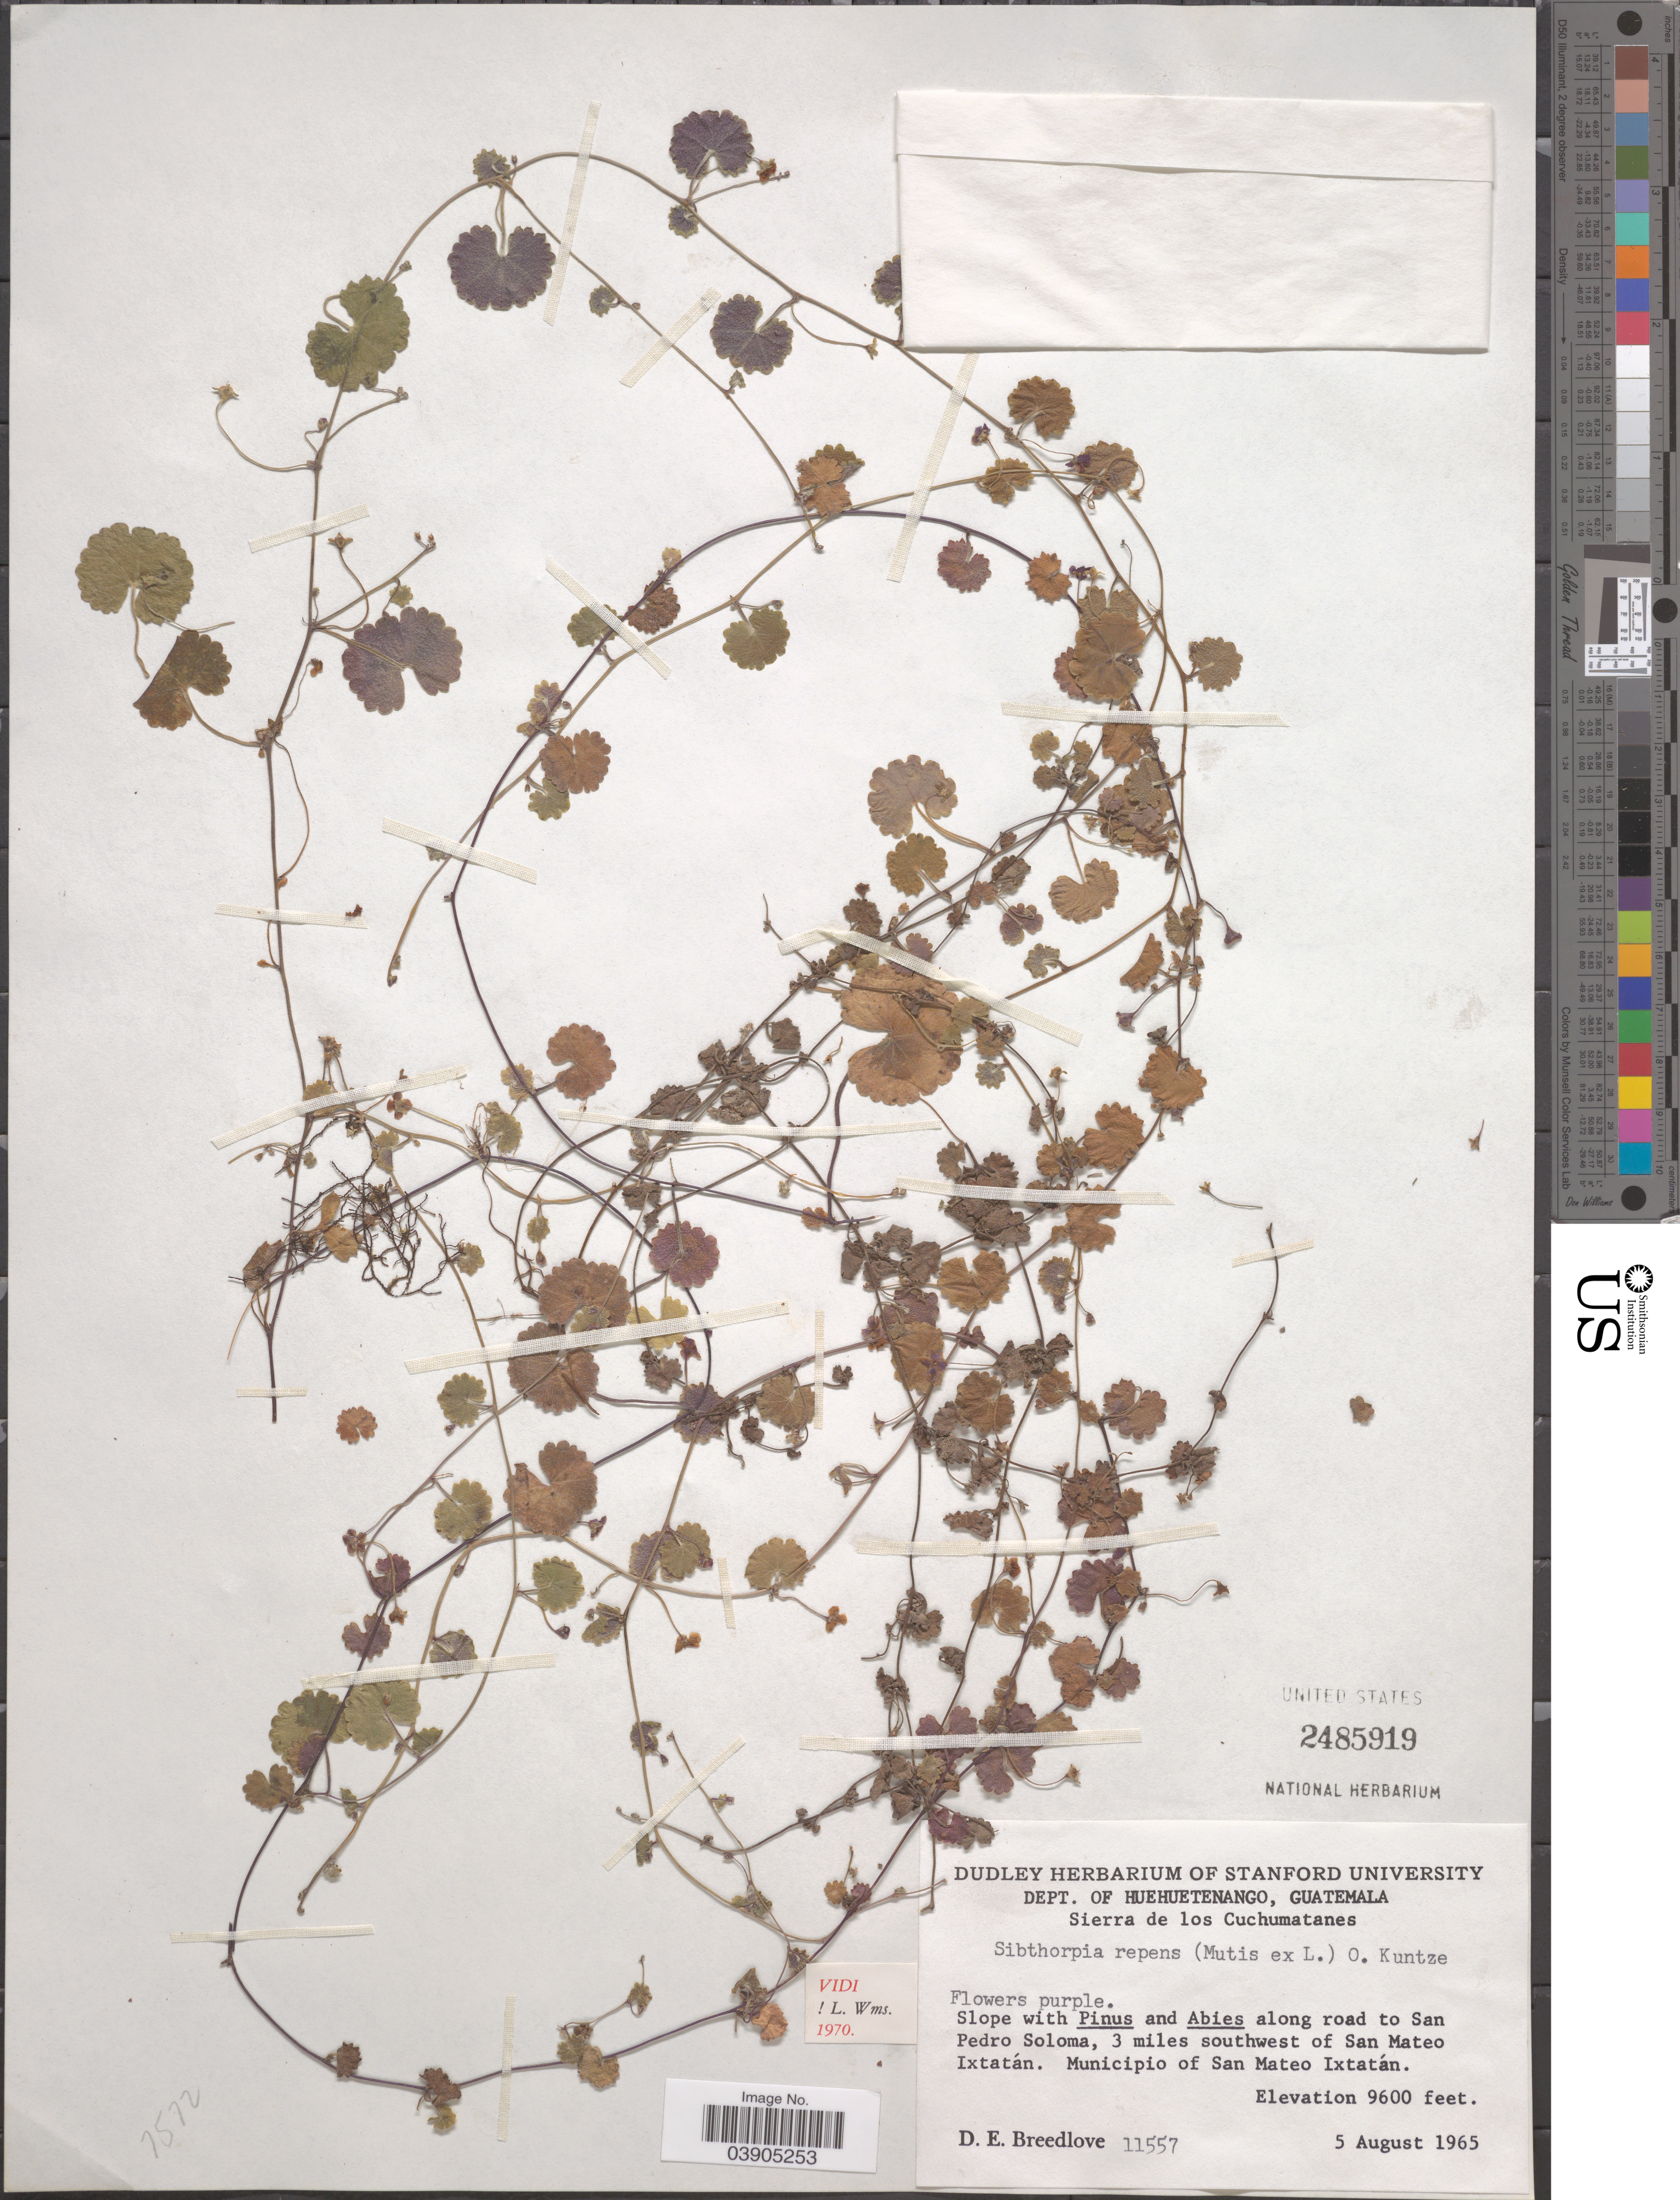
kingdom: Plantae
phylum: Tracheophyta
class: Magnoliopsida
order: Lamiales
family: Plantaginaceae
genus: Sibthorpia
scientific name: Sibthorpia repens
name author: (L.) Kuntze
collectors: D. E. Breedlove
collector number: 11557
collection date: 1965-08-05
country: Guatemala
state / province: Huehuetenango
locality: Dept. of Huehuetenango, Sierra de los Cuchumatanes. Along road to San Pedro Soloma, 3 miles southwest of San Mateo Ixtatán. Municipio of San Mateo Ixtatán.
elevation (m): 2926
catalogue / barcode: US 2485919